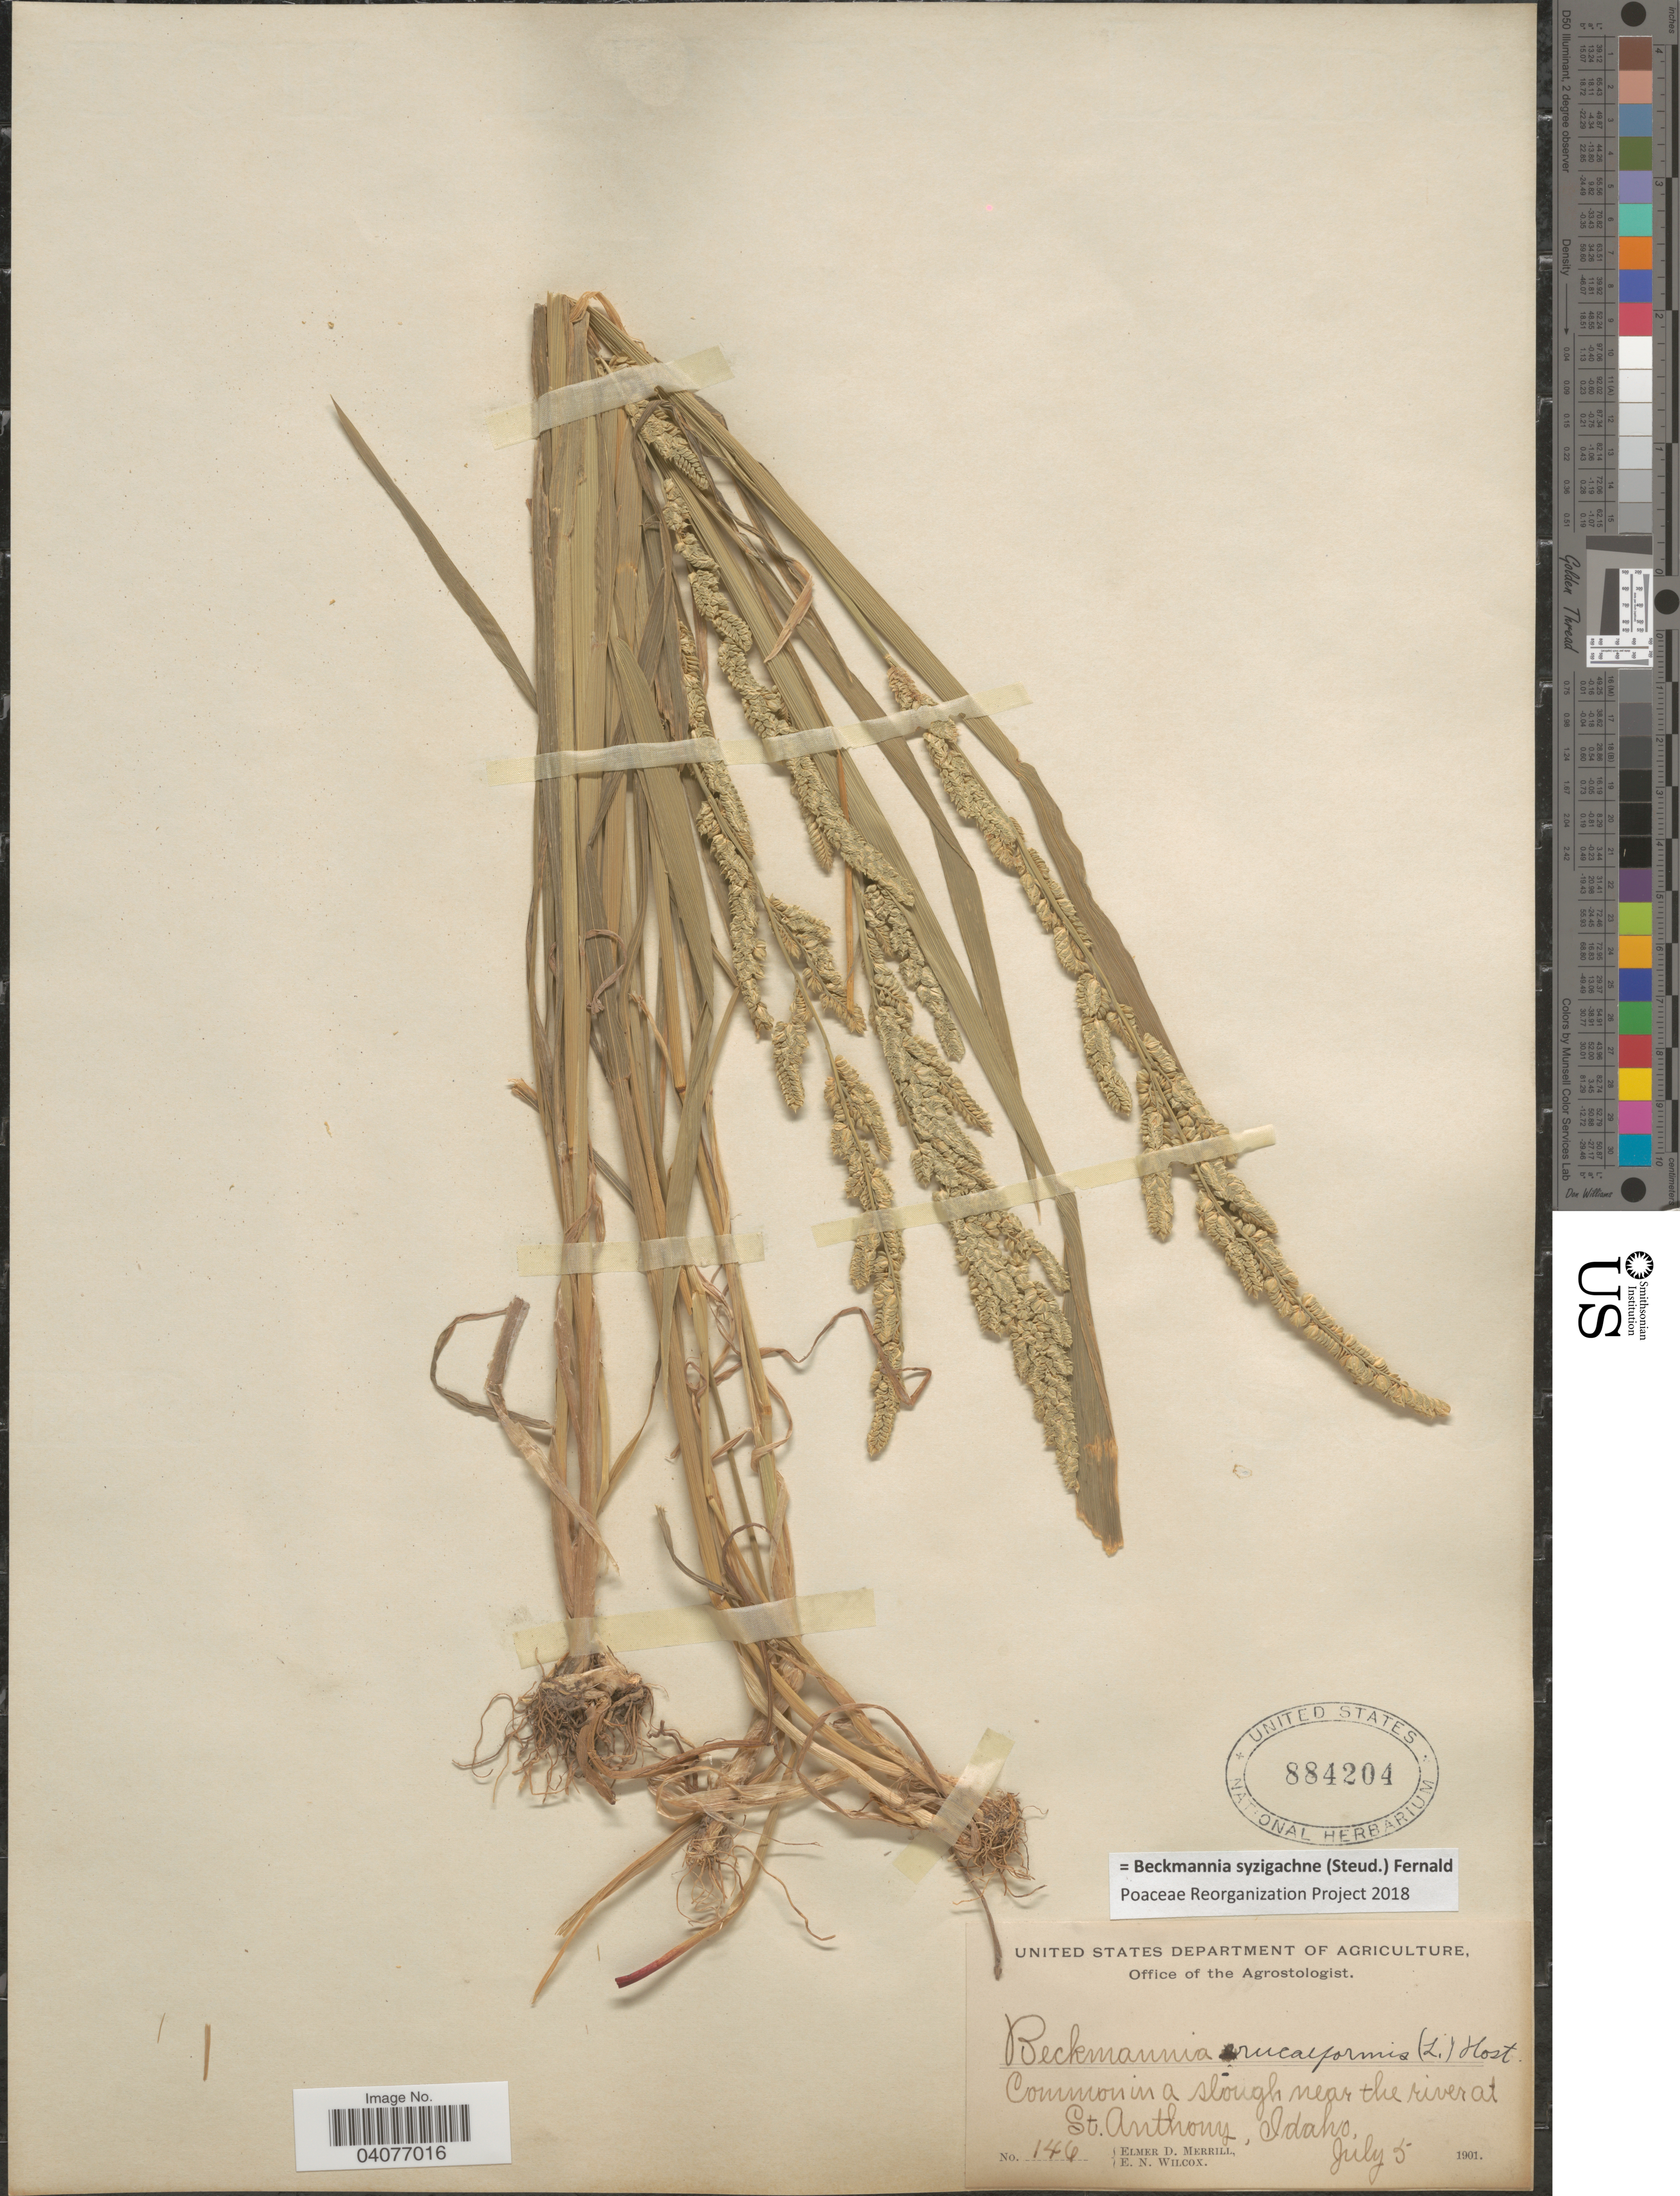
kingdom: Plantae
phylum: Tracheophyta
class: Liliopsida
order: Poales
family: Poaceae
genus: Beckmannia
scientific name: Beckmannia syzigachne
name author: (Steud.) Fernald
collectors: E. D. Merrill & E. Wilcox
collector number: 146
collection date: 1901-07-05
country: United States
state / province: Idaho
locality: Common in a slough near the river at St. Anthony.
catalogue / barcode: US 884204